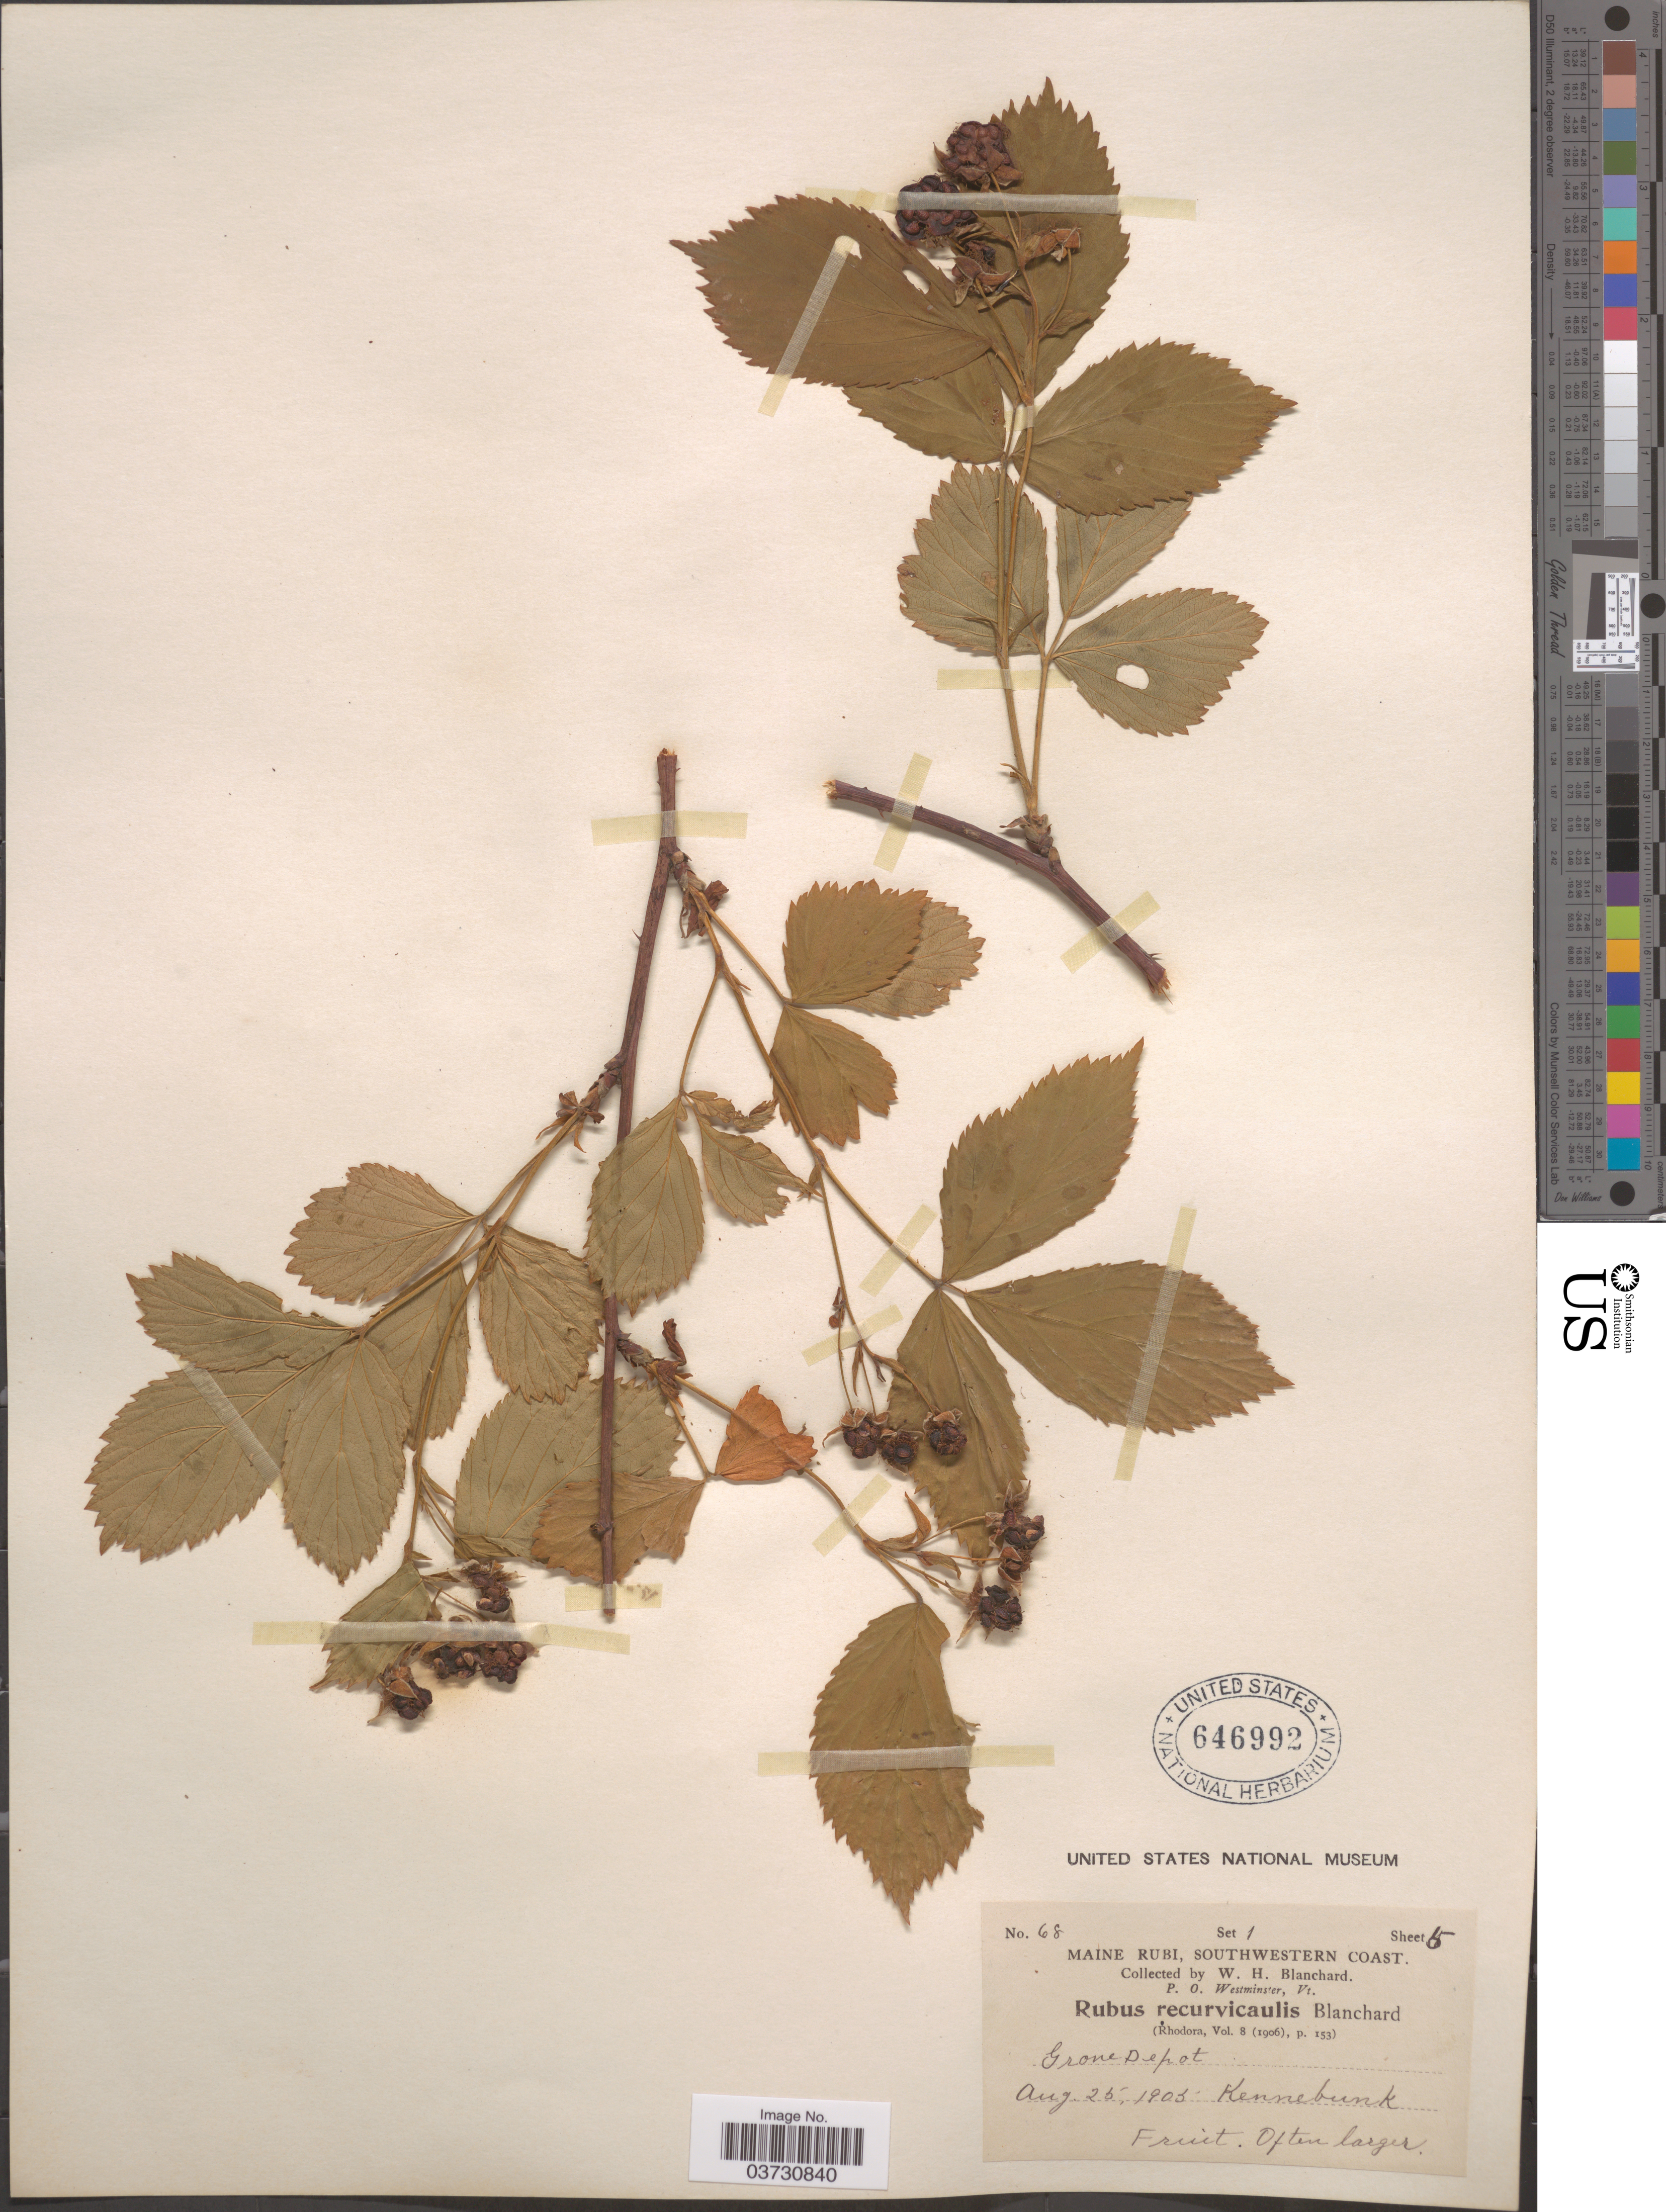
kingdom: Plantae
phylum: Tracheophyta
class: Magnoliopsida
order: Rosales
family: Rosaceae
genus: Rubus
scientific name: Rubus pergratus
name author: Blanch.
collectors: W. H. Blanchard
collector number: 68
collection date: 1905-08-25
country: United States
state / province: Maine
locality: Southwestern Coast. Kennebunk. Grone Depot. Kennebunk.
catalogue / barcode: US 646992